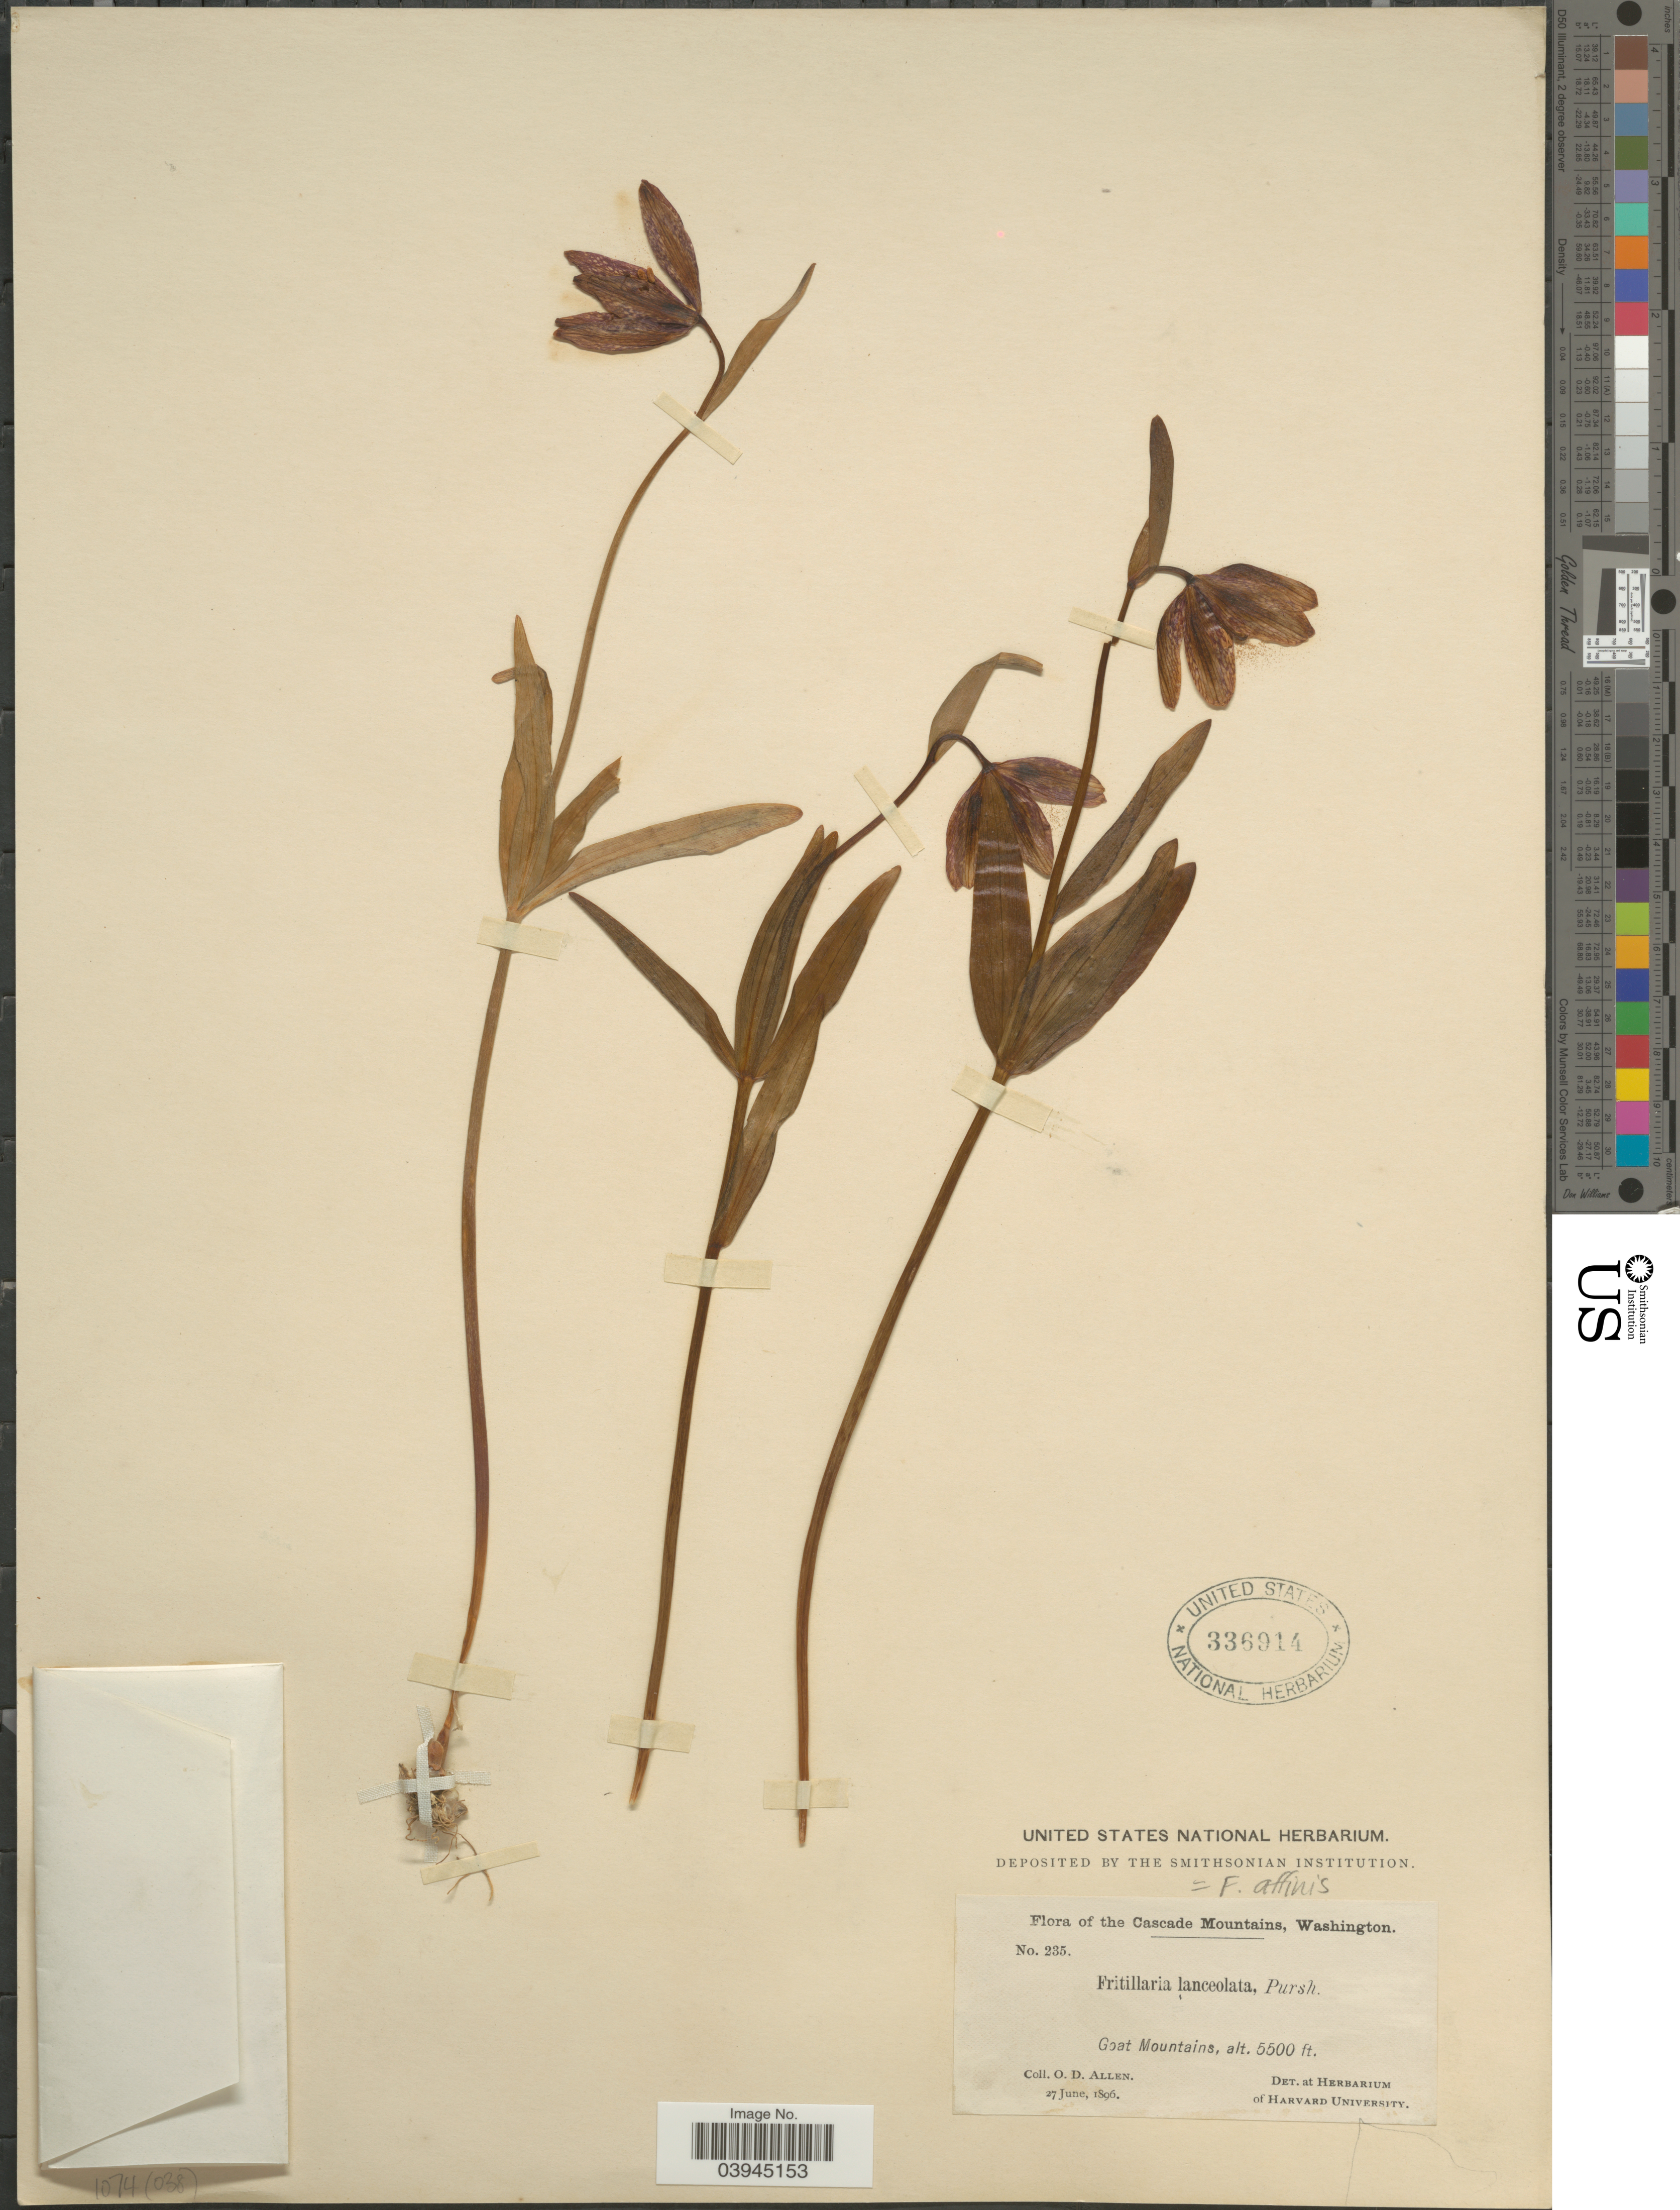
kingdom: Plantae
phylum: Tracheophyta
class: Liliopsida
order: Liliales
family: Liliaceae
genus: Fritillaria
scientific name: Fritillaria lanceolata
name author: Pursh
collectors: O. D. Allen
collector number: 235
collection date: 1896-06-27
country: United States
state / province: Washington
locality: Cascade Mountains. Goat Mountains.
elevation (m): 1676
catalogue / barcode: US 336914